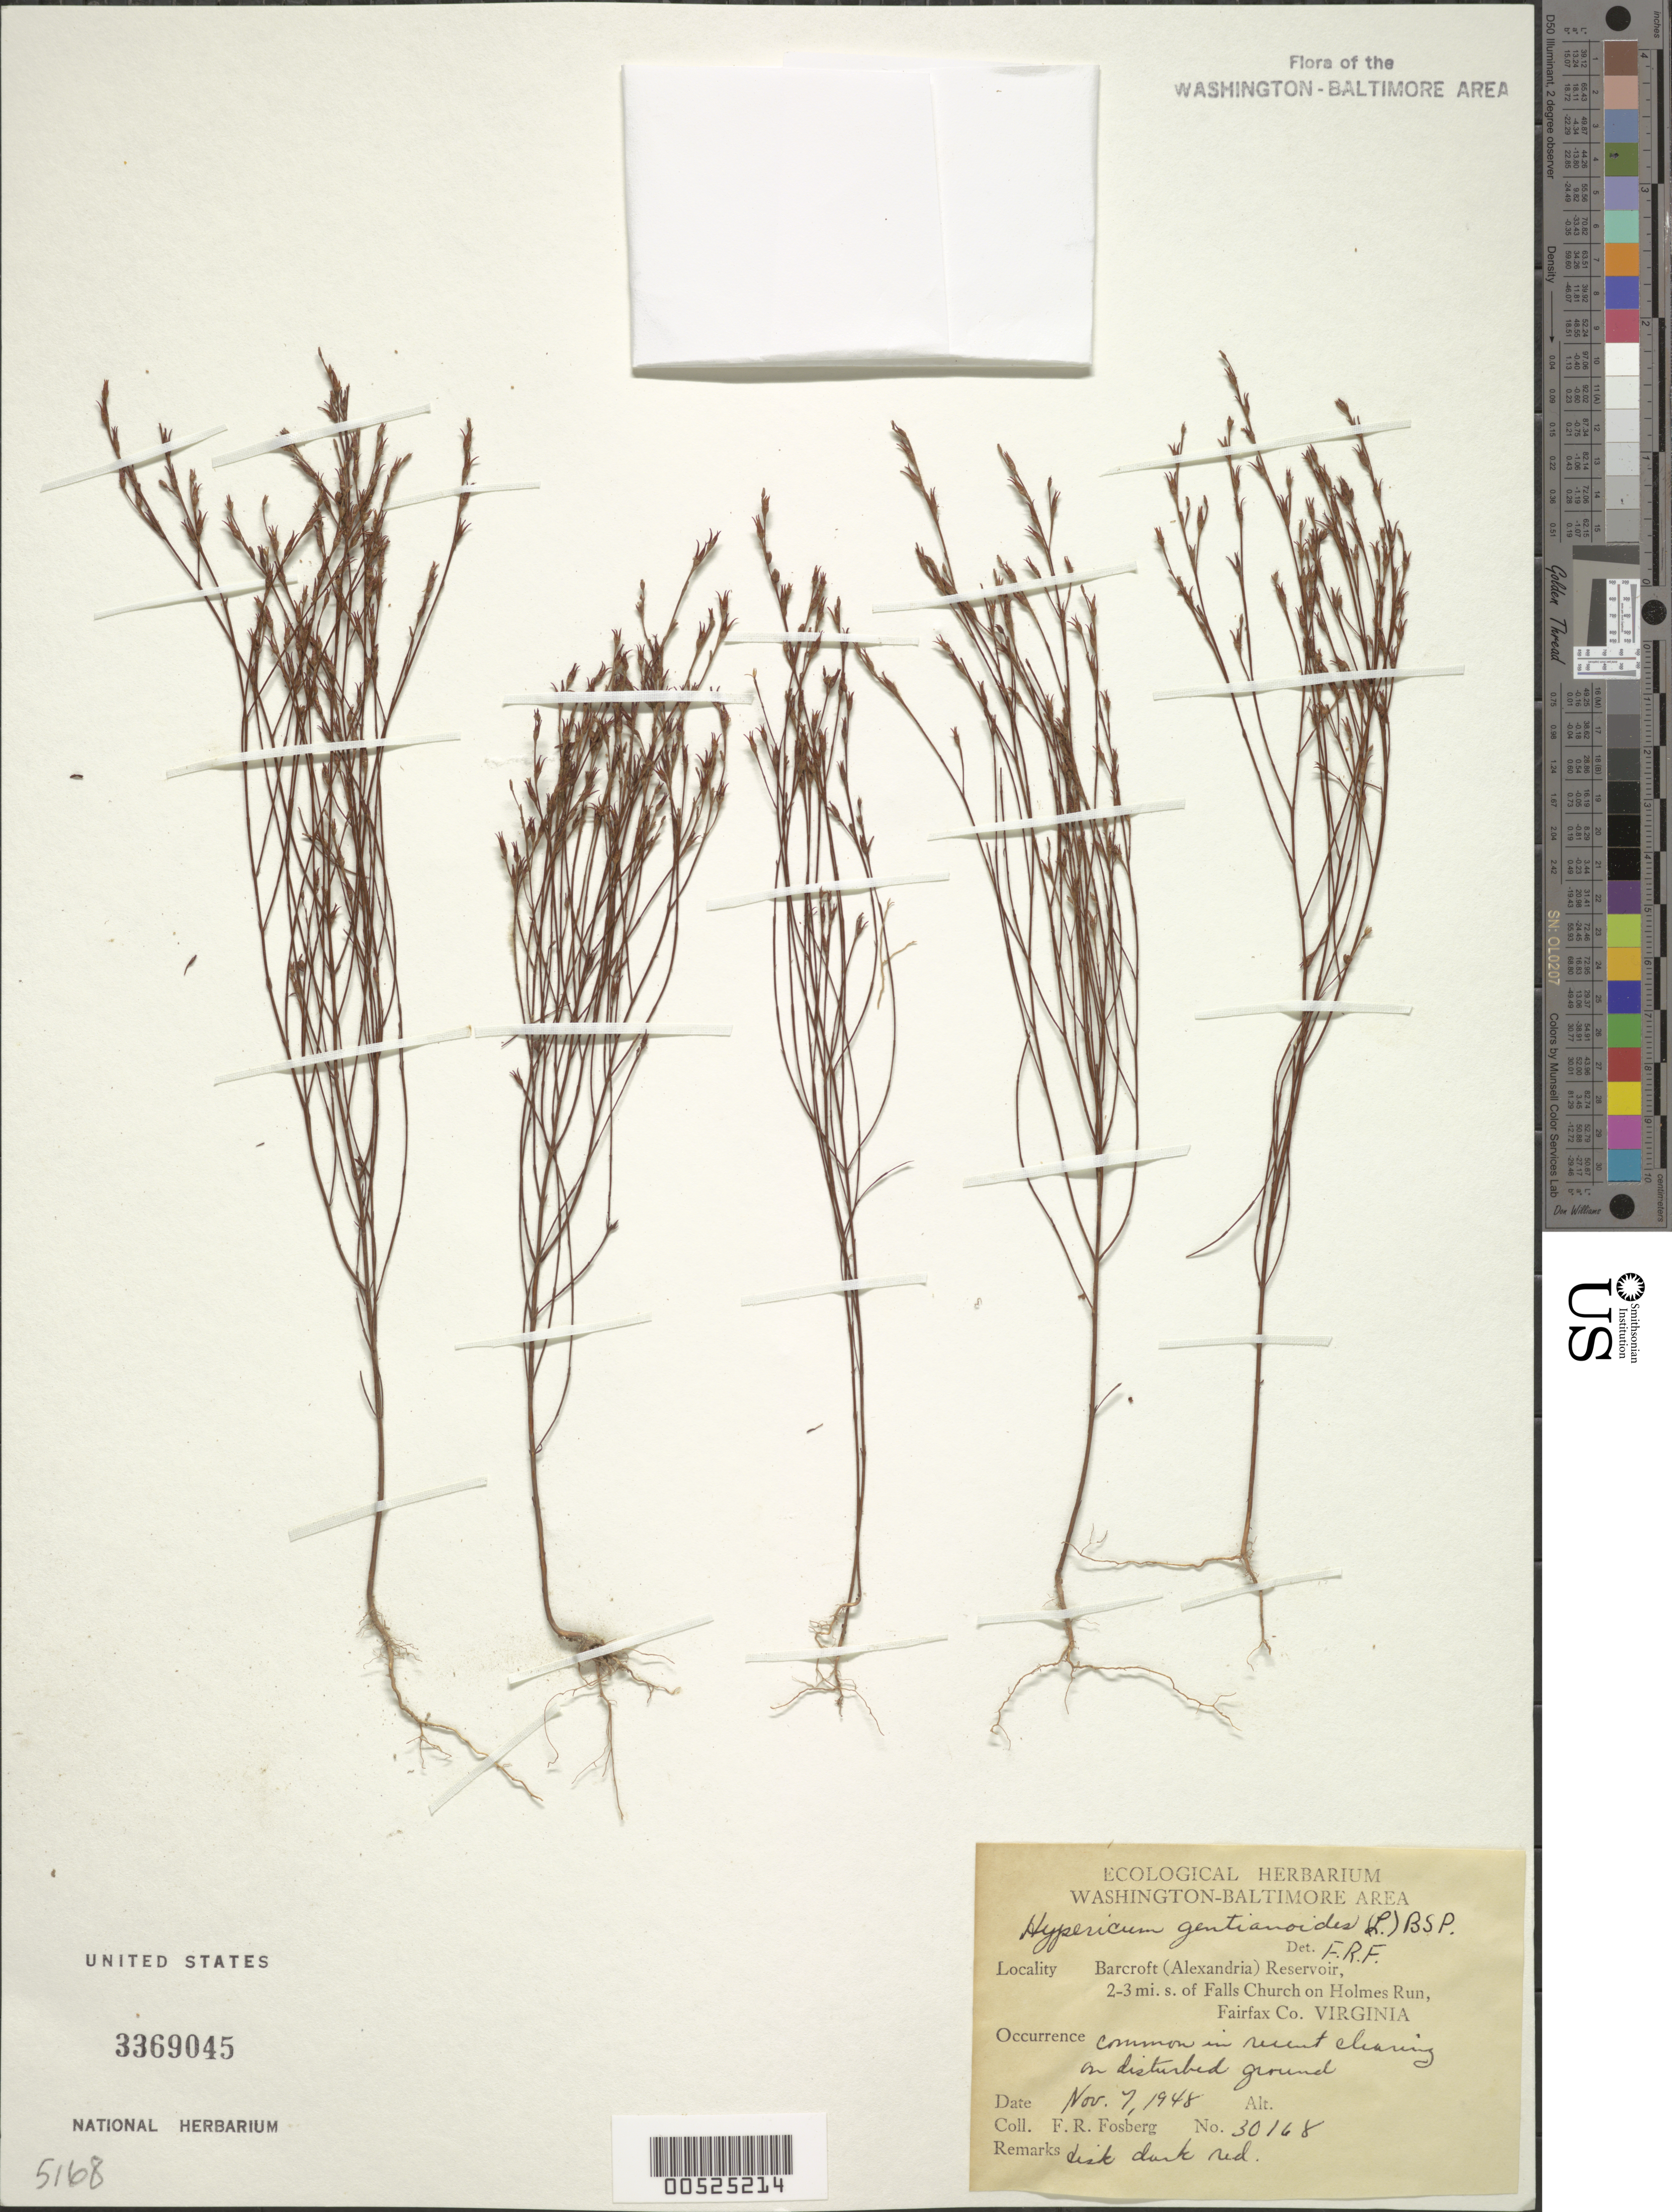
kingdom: Plantae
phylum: Tracheophyta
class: Magnoliopsida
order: Malpighiales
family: Hypericaceae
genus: Hypericum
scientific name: Hypericum gentianoides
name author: (L.) Britton, Stearns & Poggenb.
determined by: Fosberg, F. R.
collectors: F. R. Fosberg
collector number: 30168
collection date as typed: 07 Nov 1948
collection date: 1948-11-07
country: United States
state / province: Virginia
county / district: Fairfax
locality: Barcroft (Alexandria) Reservoir, 2-3 mi. S of Falls Church on Holmes Run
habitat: Common in recent clearing on disturbed ground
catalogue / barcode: US 3369045